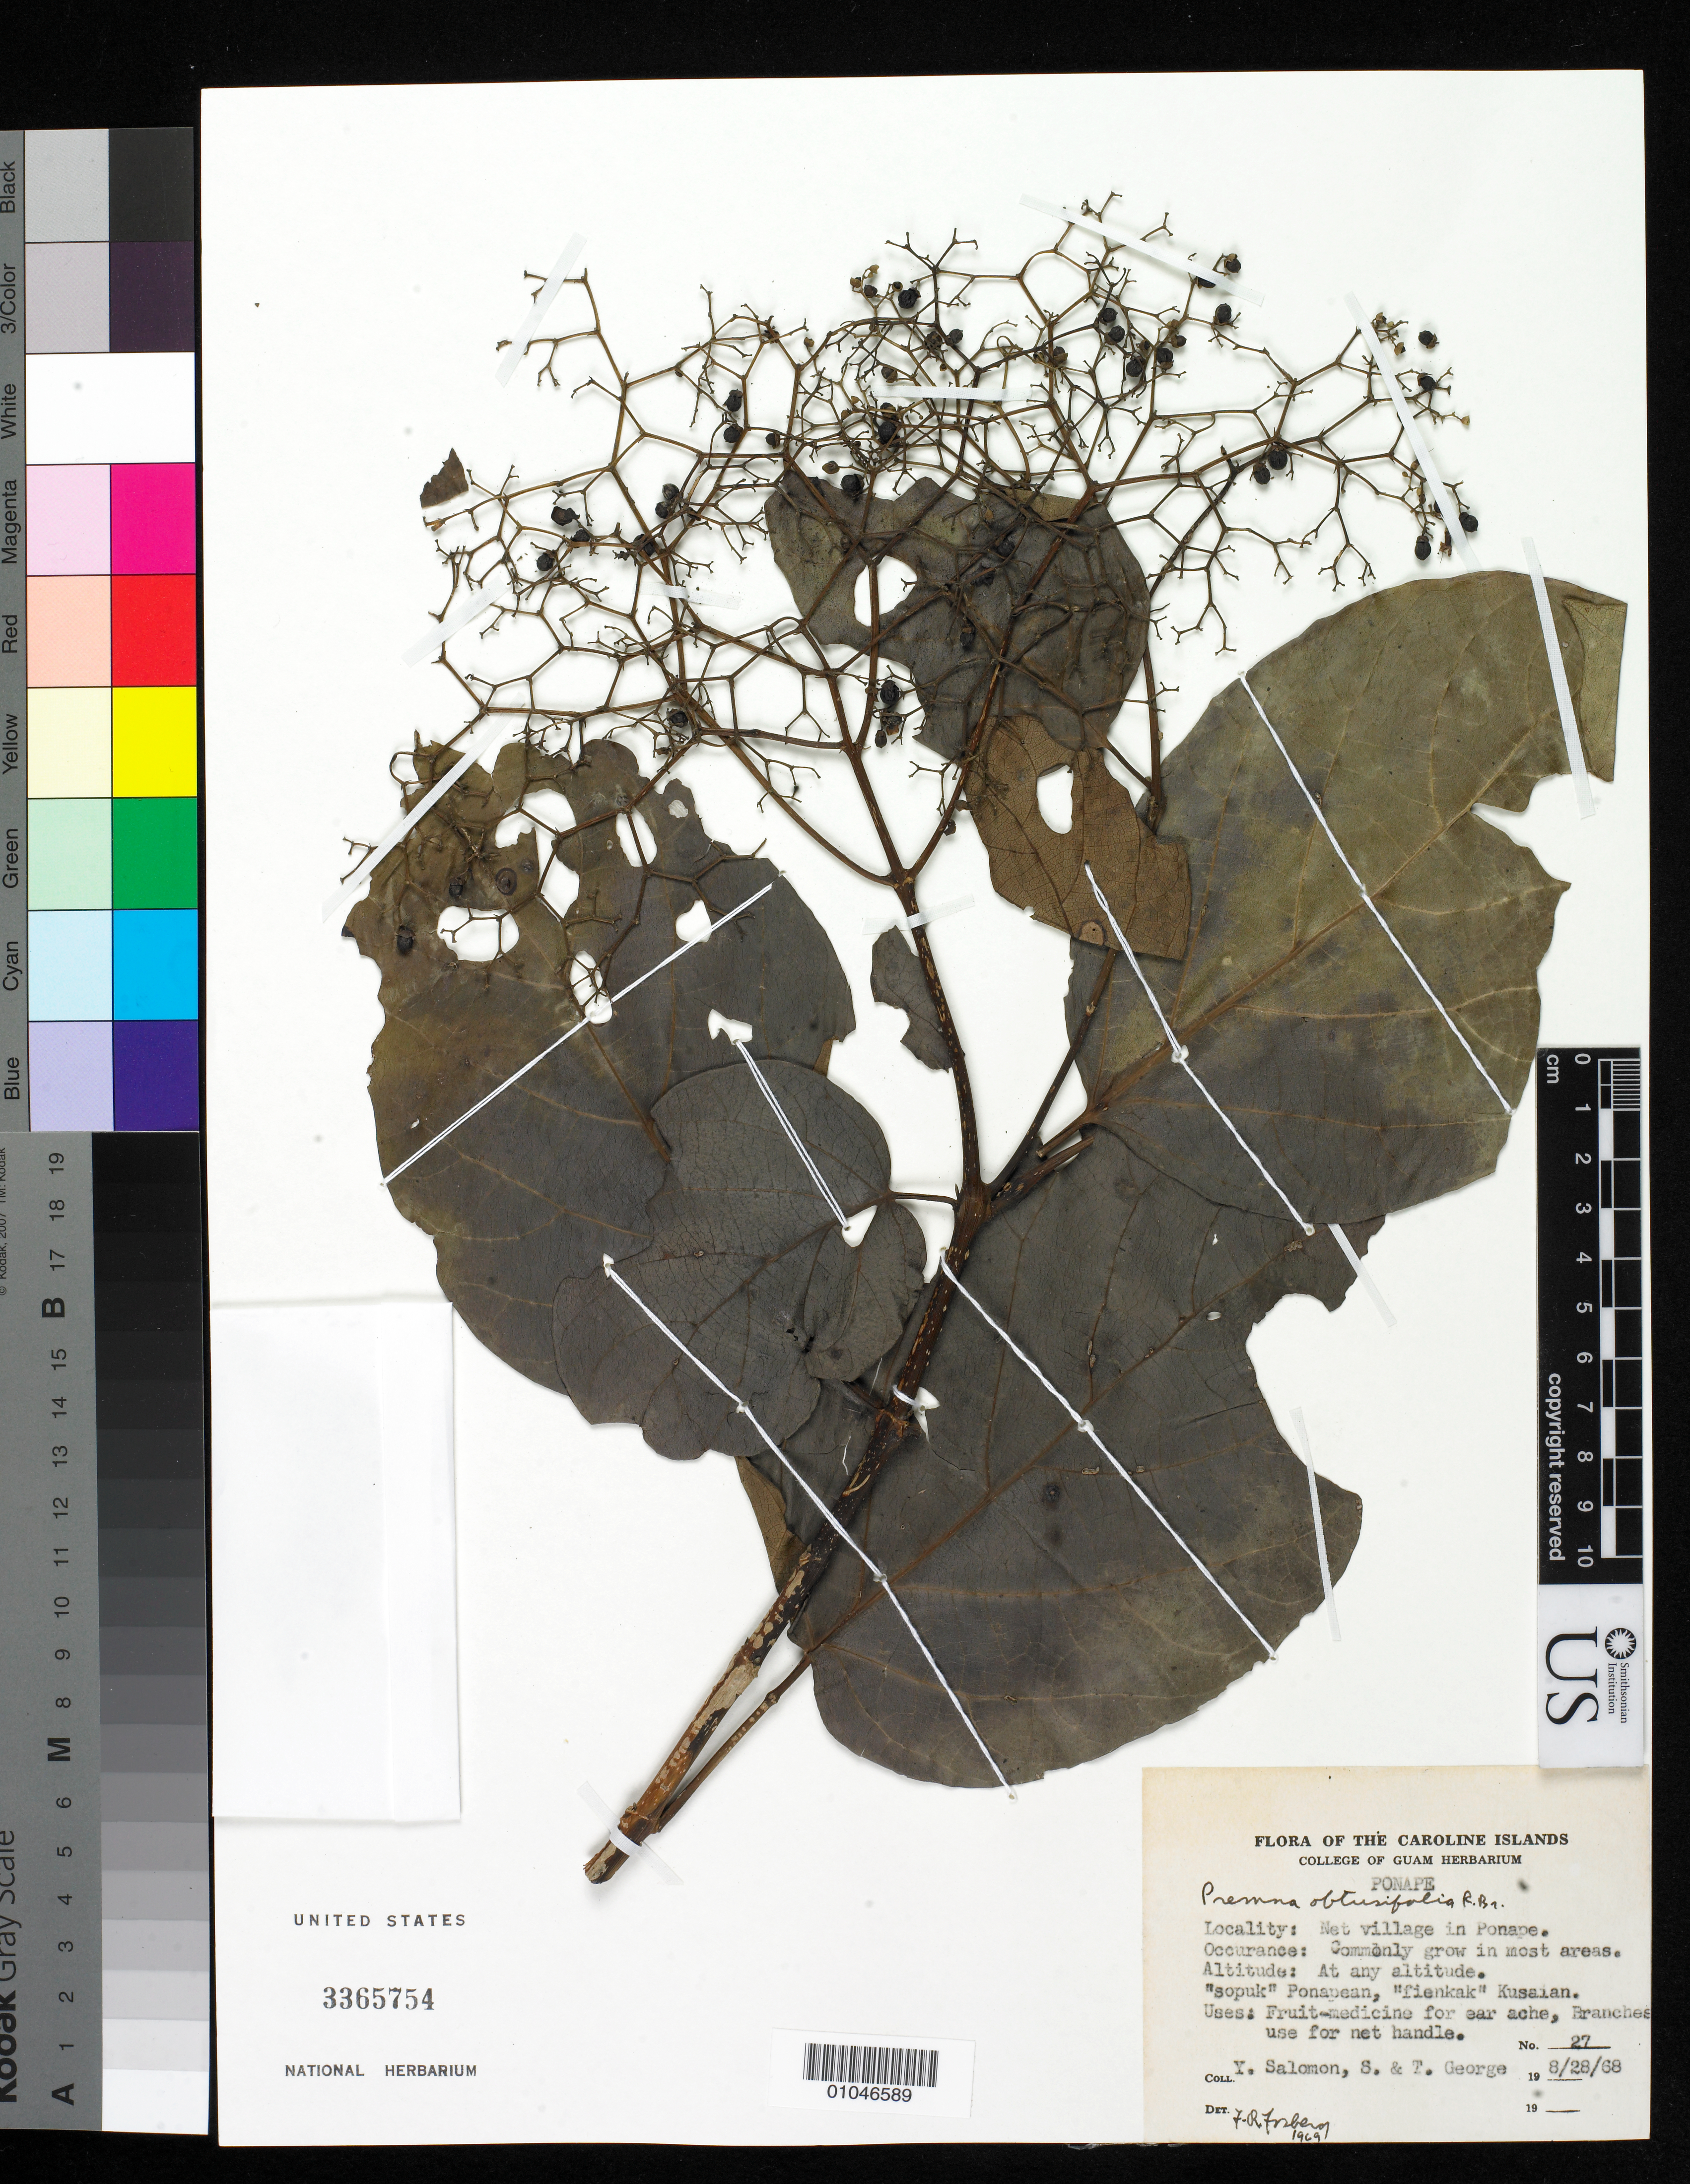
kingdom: Plantae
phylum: Tracheophyta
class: Magnoliopsida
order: Lamiales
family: Lamiaceae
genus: Premna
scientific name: Premna obtusifolia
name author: R. Br.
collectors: Y. Salomon & T. George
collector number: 27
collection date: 1968-08-28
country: Micronesia, Federated States of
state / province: Pohnpei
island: Pohnpei [Ponape]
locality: Net village in Ponape, Ponape, Caroline Islands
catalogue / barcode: US 3365754